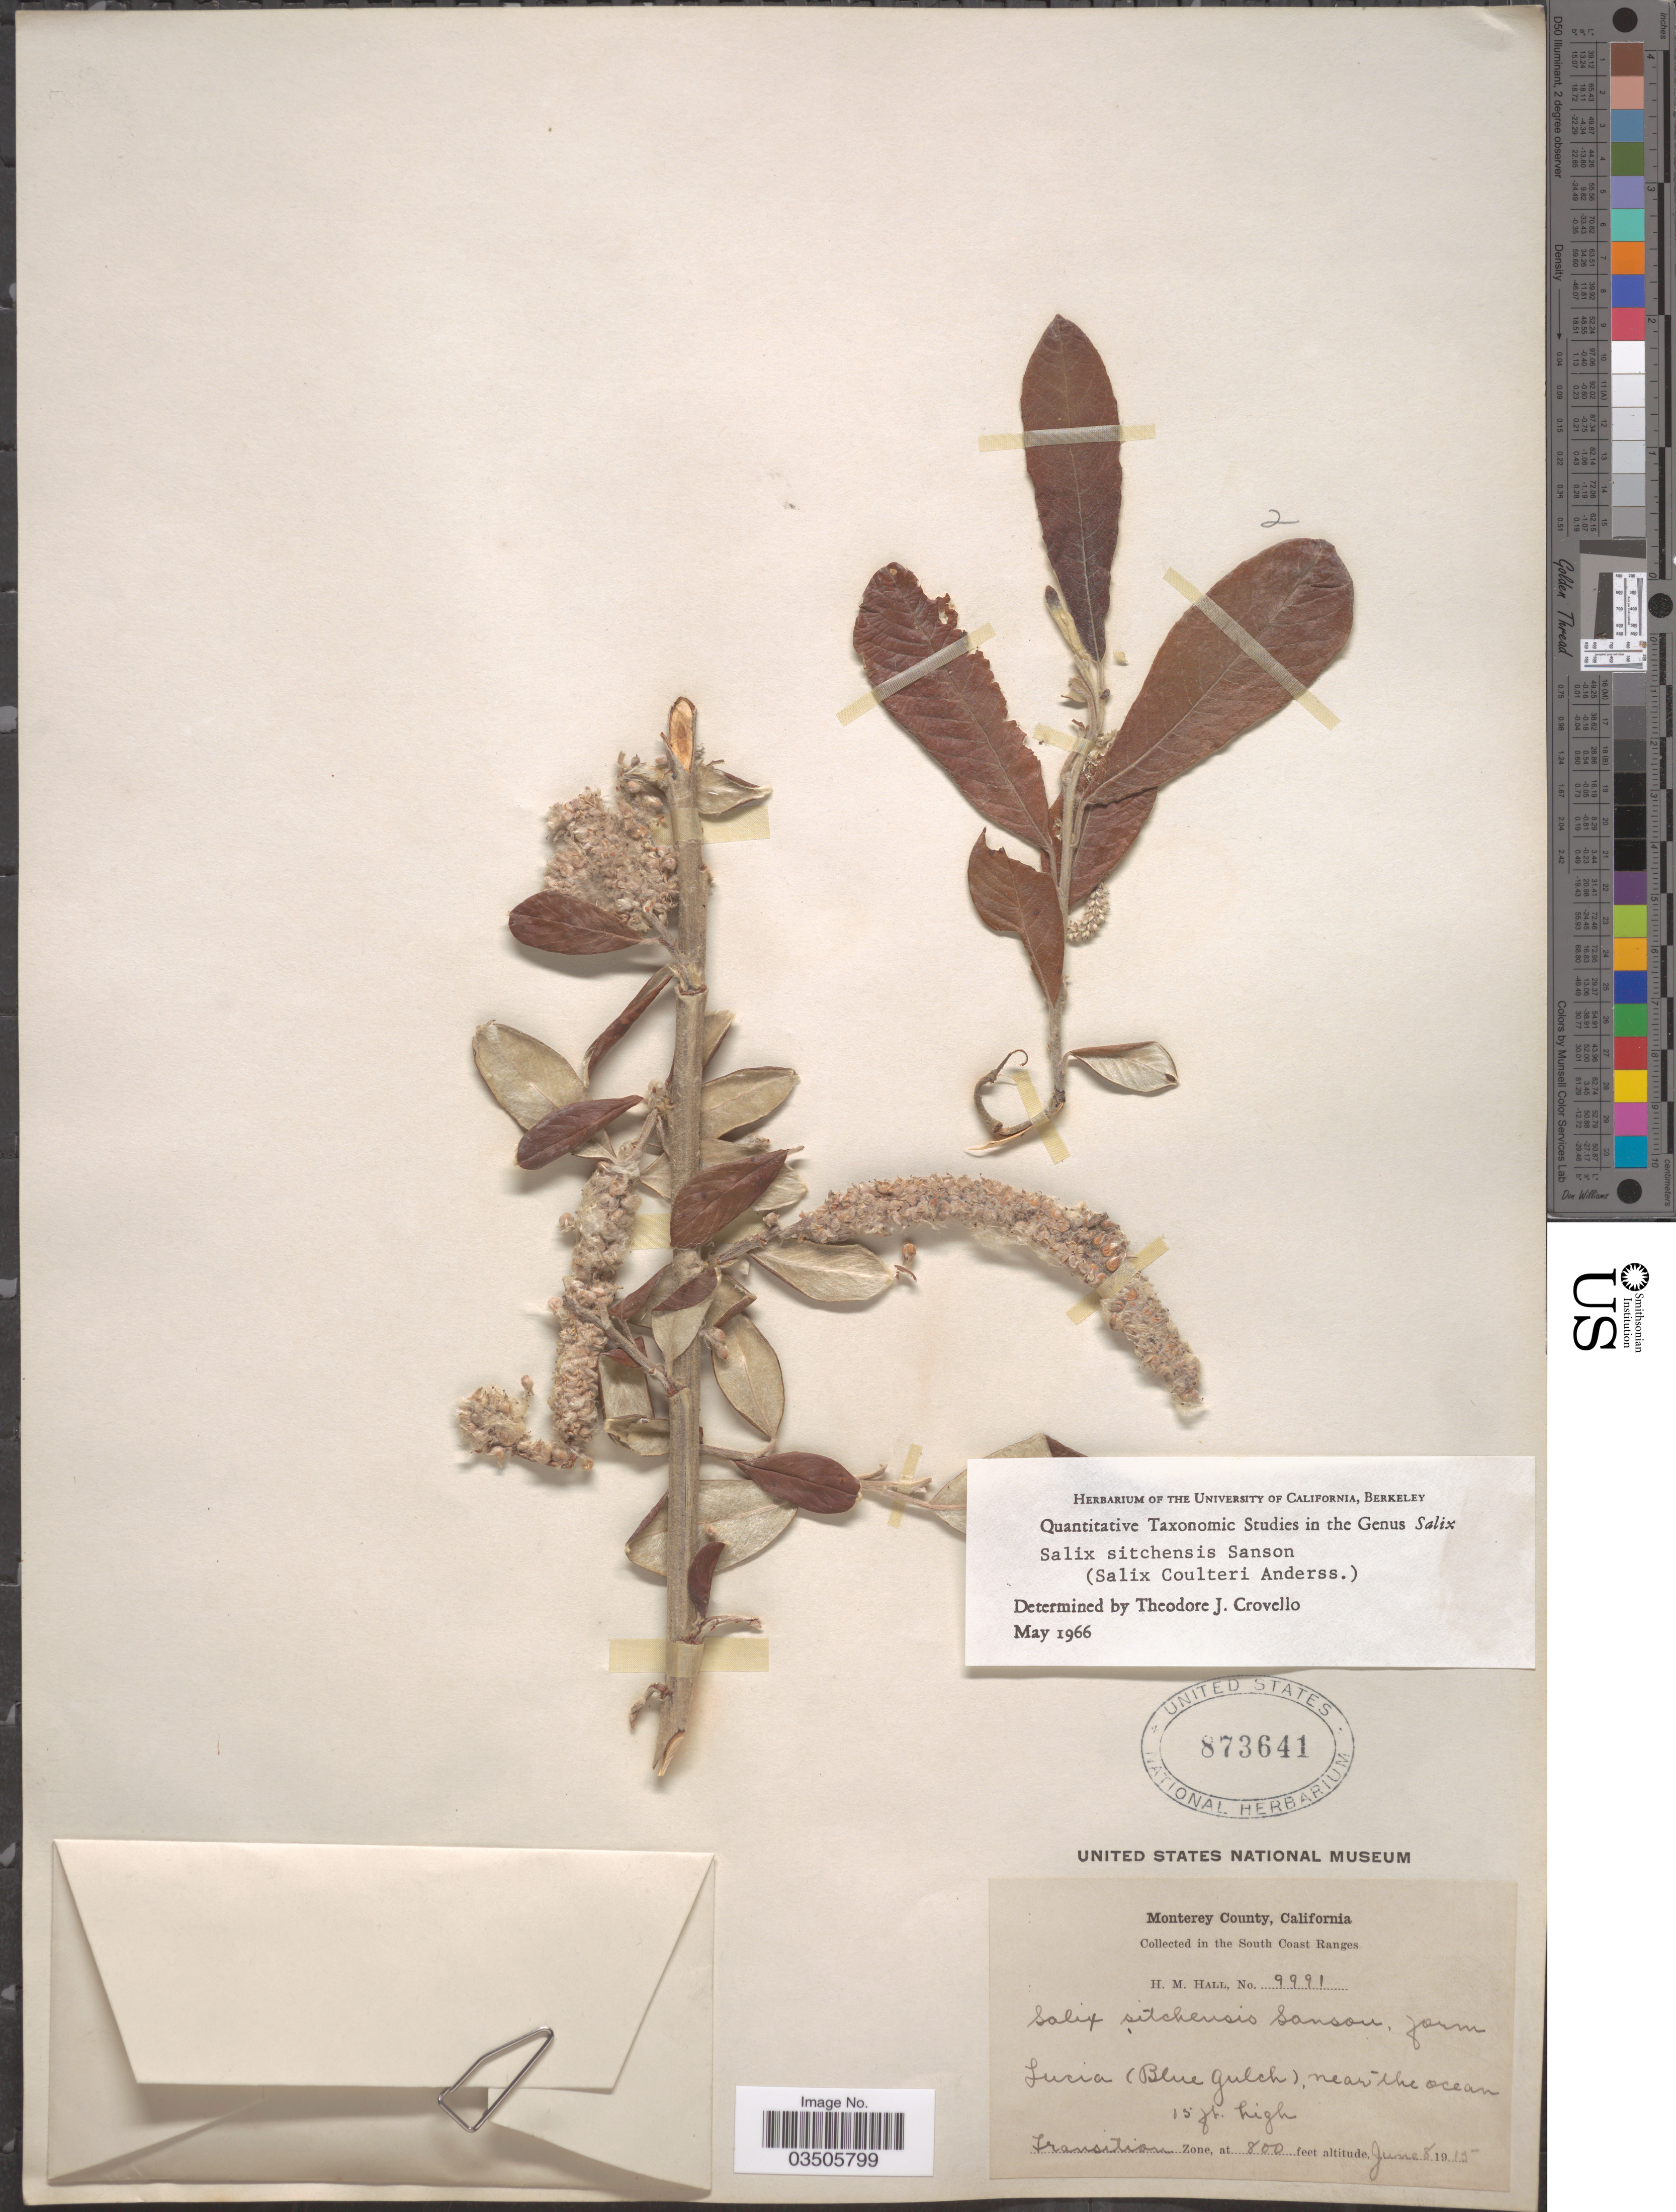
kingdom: Plantae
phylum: Tracheophyta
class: Magnoliopsida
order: Malpighiales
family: Salicaceae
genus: Salix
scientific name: Salix sitchensis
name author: Sanson ex Bong.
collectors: H. M. Hall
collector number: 9991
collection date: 1915-06-08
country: United States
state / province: California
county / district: Monterey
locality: Monterey County. In the South Coast Ranges. Lucia (Blue Gulch), near the ocean.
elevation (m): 244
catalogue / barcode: US 873641